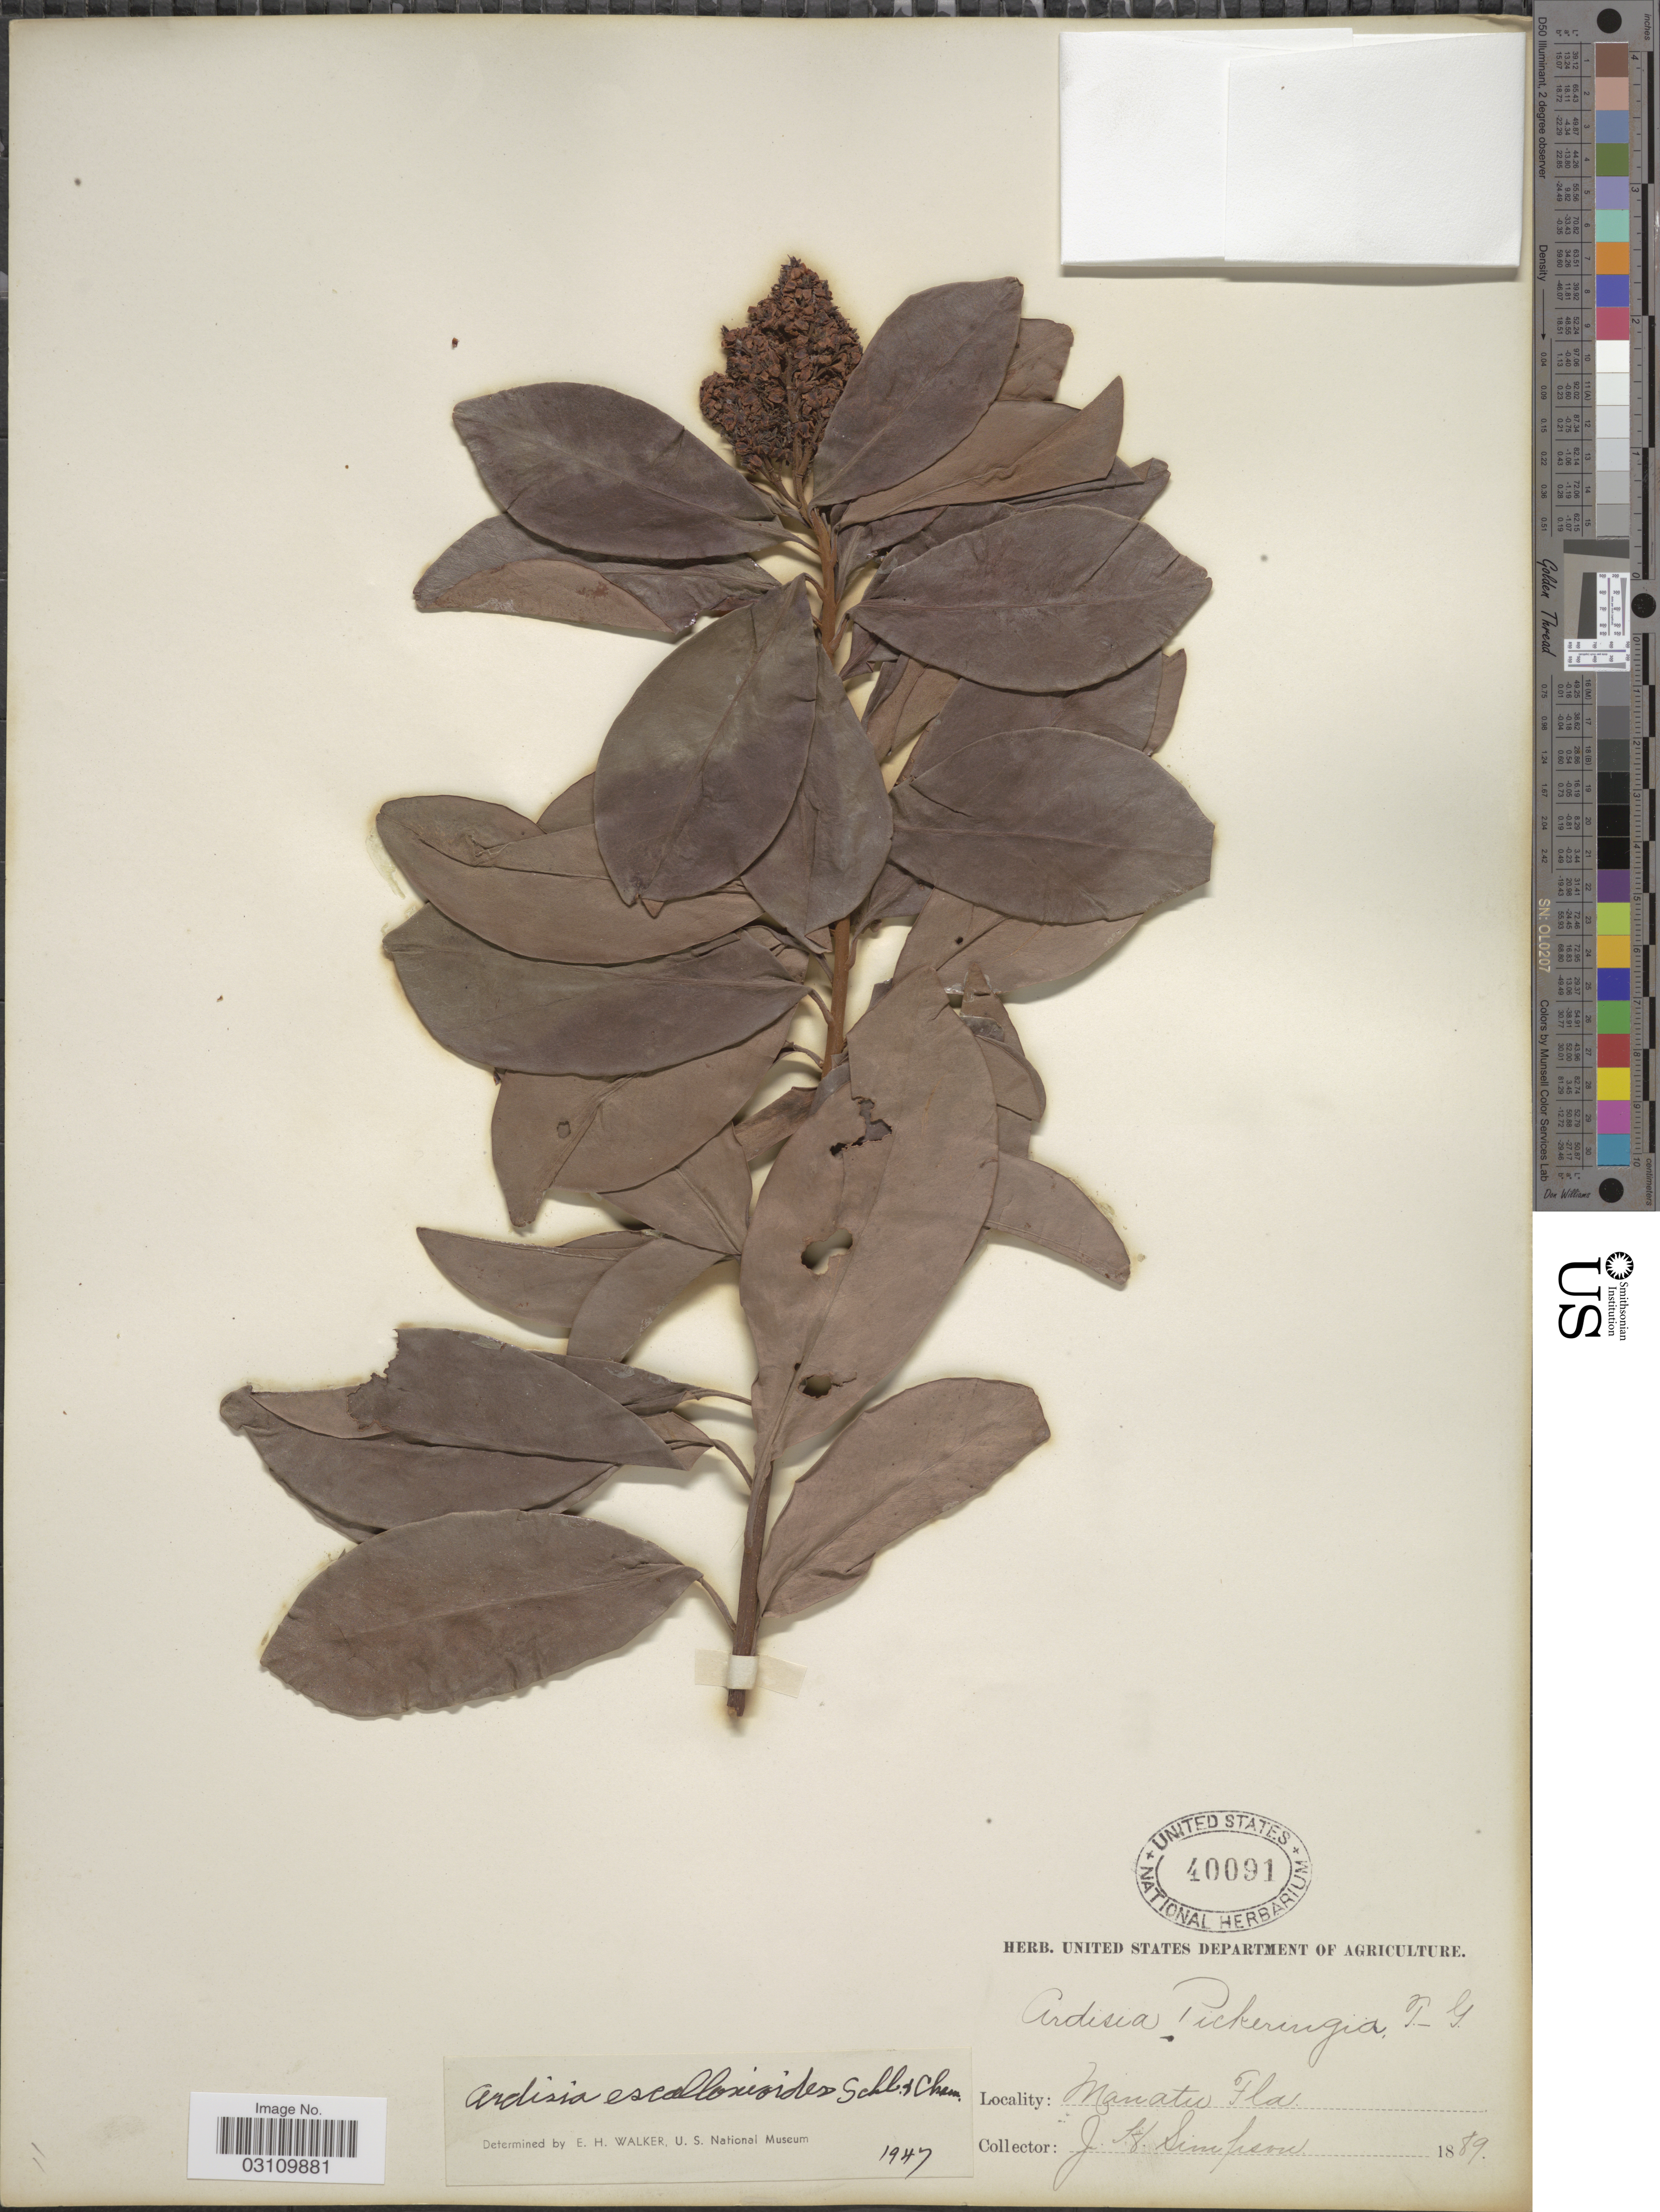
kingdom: Plantae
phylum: Tracheophyta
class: Magnoliopsida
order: Ericales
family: Primulaceae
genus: Ardisia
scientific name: Ardisia escallonioides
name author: Schltdl. & Cham.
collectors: J. H. Simpson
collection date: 1889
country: United States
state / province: Florida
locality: Manatu.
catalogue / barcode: US 40091